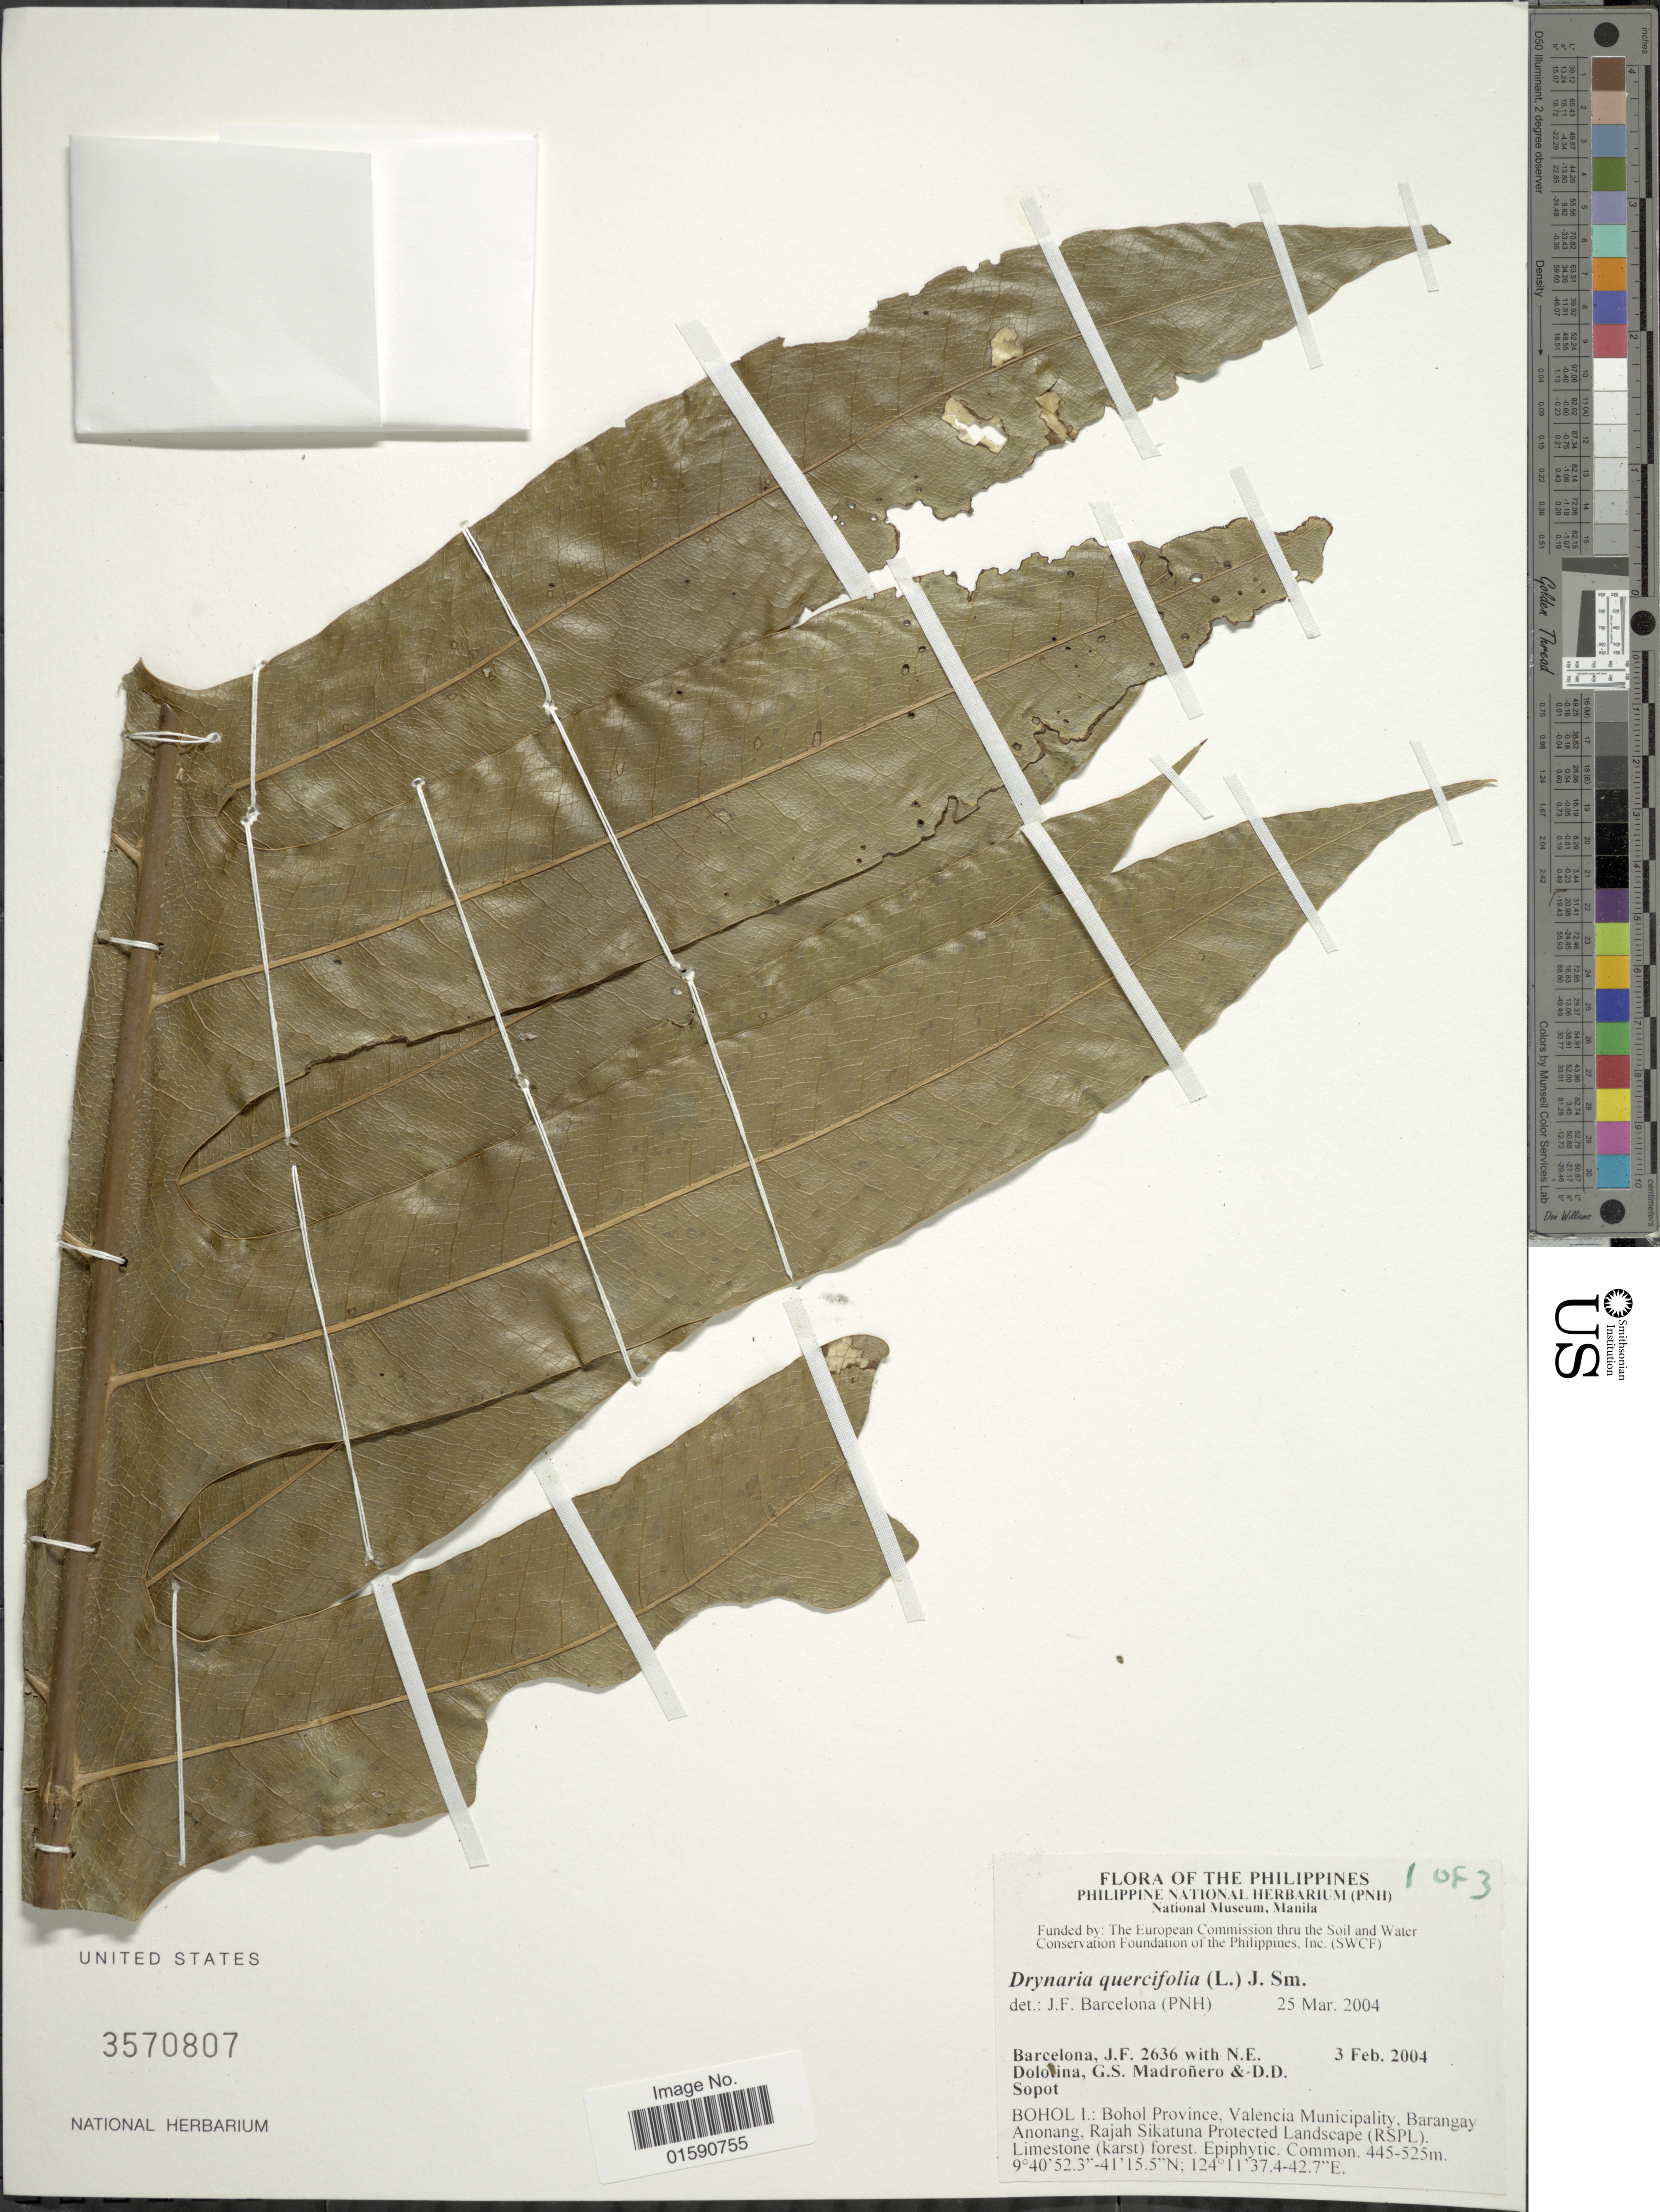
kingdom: Plantae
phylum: Tracheophyta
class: Polypodiopsida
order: Polypodiales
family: Polypodiaceae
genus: Drynaria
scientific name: Drynaria quercifolia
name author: (L.) J. Sm.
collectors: J. F. Barcelona, N. Dolotina, G. Madroñero & D. Sopot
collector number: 2636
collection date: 2004-02-03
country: Philippines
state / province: Central Visayas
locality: Bohol I.: Bohol Province., Valencia Municipality, Barangay Anonang, Rajah Sikatuna Protected Landscape (RSPL)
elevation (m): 445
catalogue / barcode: US 3570807